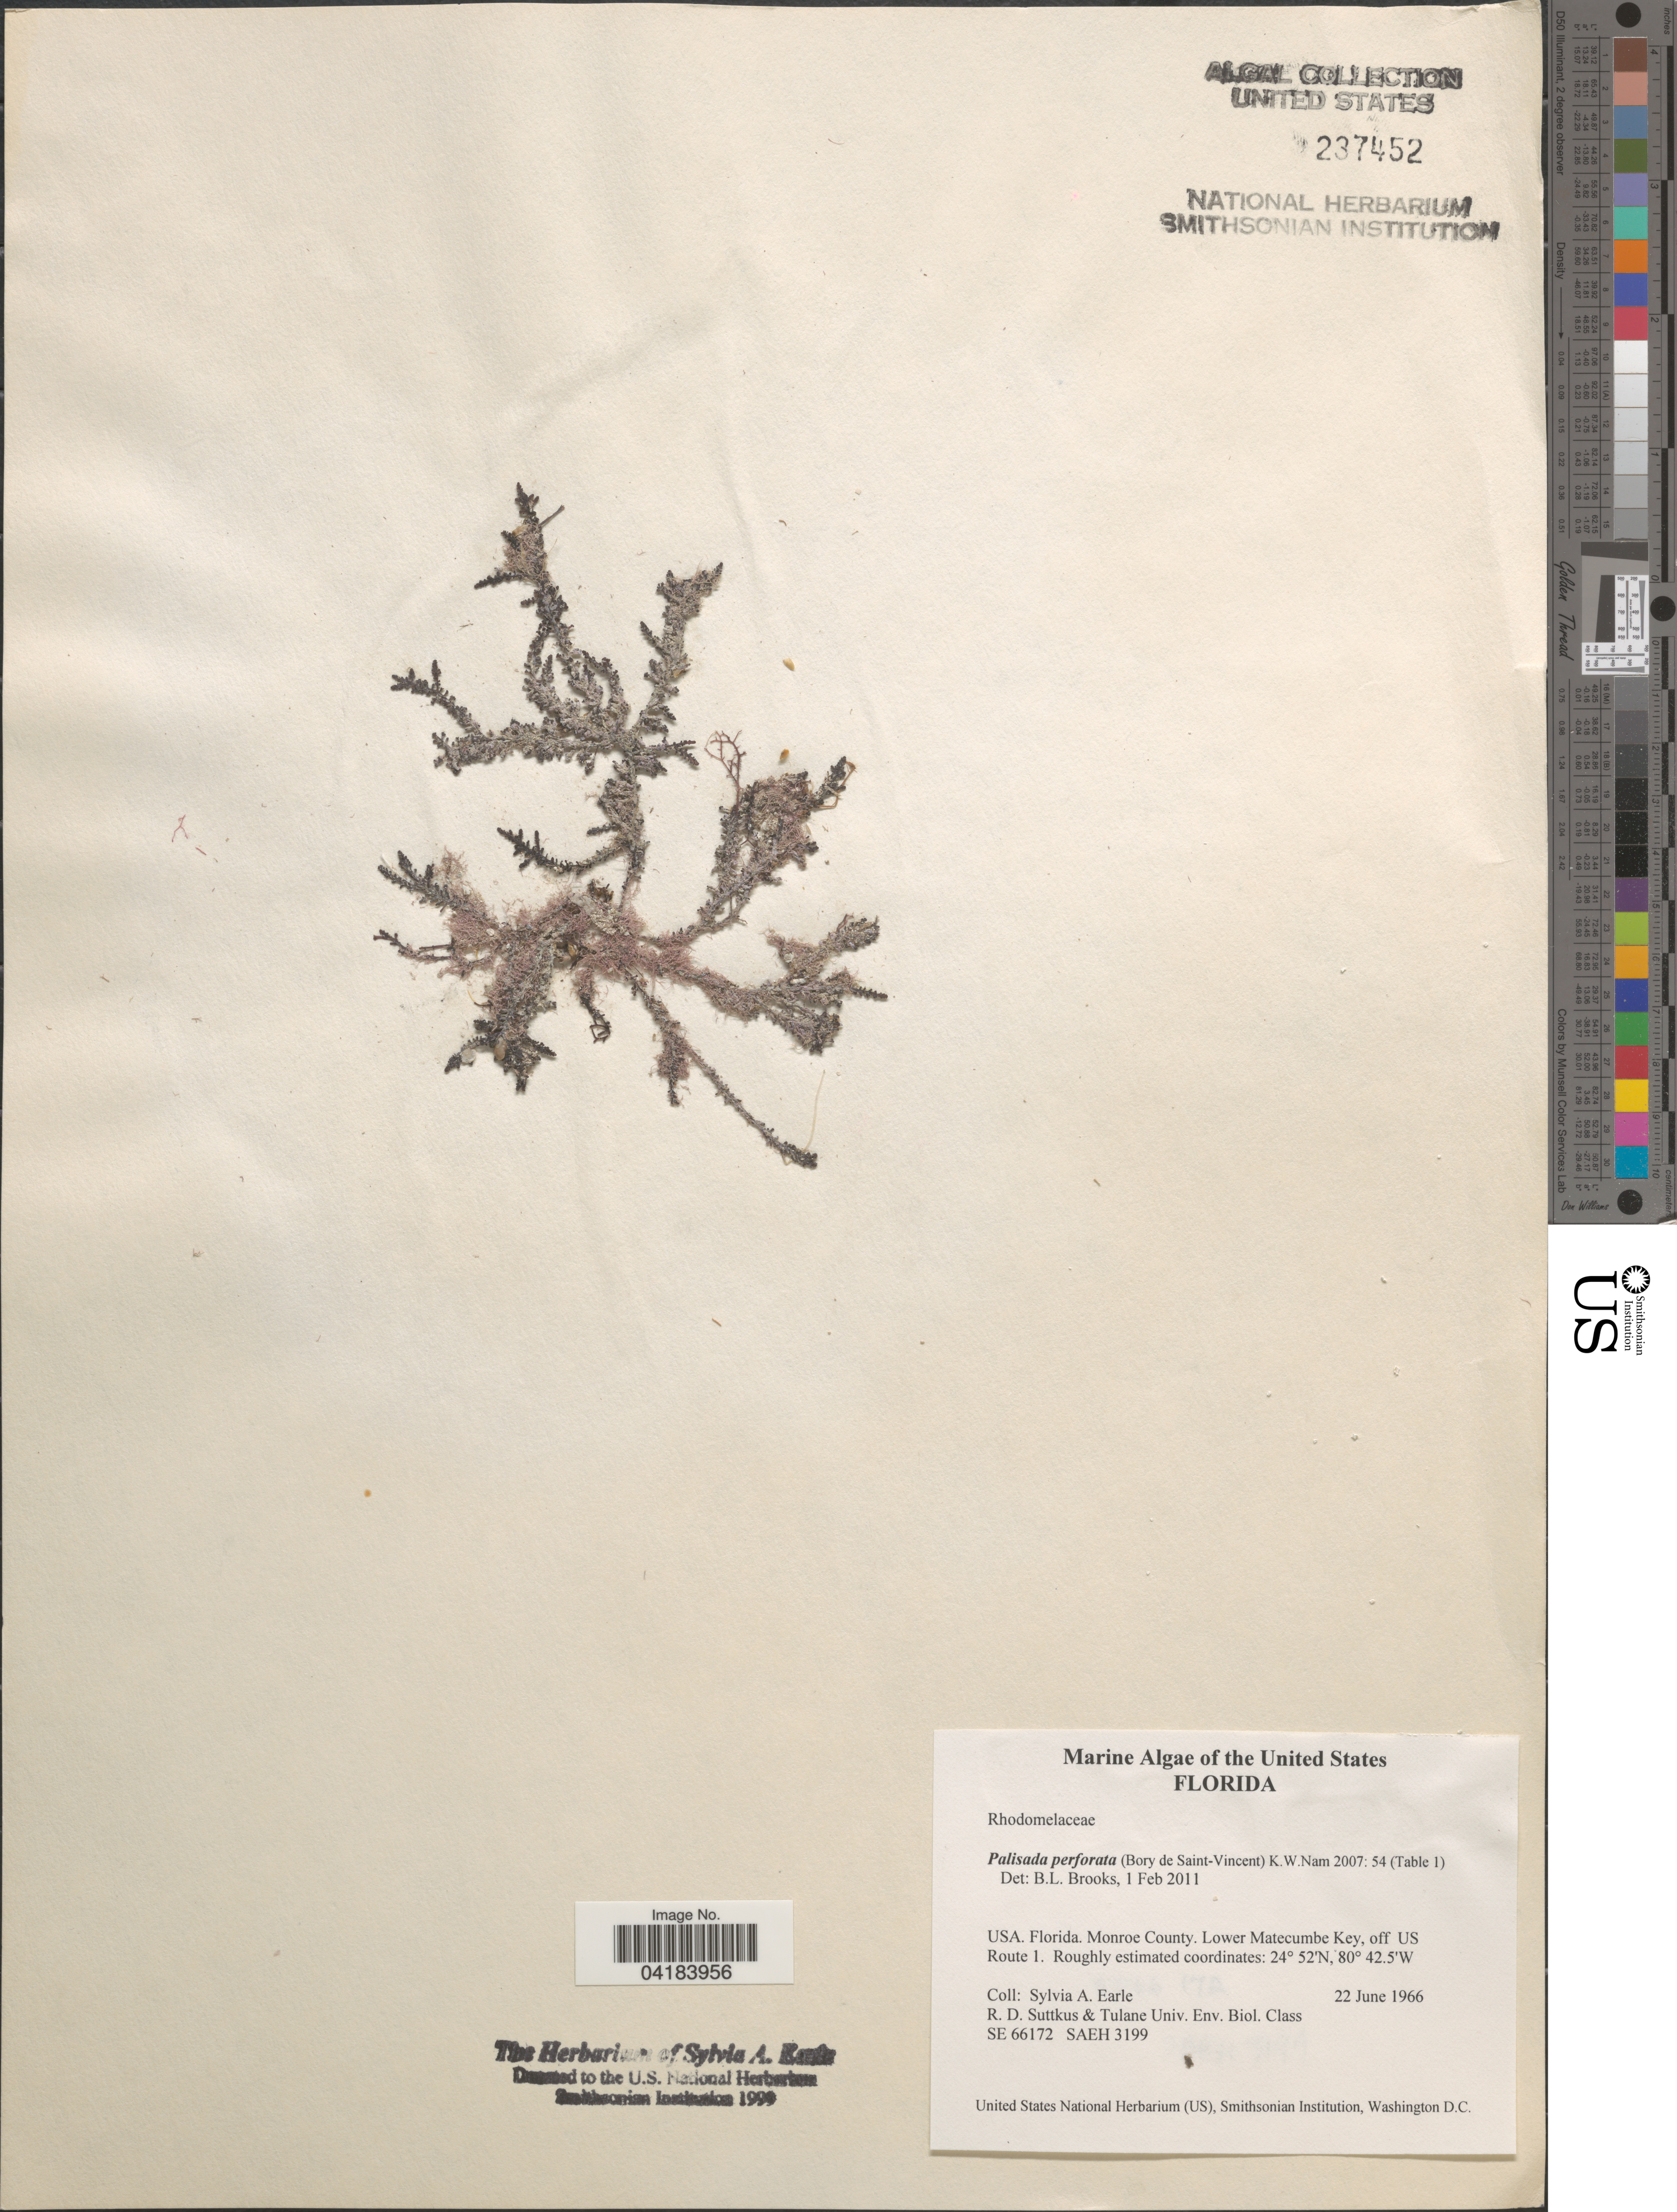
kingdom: Plantae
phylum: Rhodophyta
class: Florideophyceae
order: Ceramiales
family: Rhodomelaceae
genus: Palisada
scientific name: Palisada perforata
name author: (Bory) K.W. Nam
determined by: Algae name updating Project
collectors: S. A. Earle, R. Suttkus & Tulane Univ. Env. Biol. Class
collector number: SE66172/SAEH3199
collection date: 1966-06-22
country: United States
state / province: Florida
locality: Monroe County. Lower Matecumbe Key, off US Route 1.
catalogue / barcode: US 237452